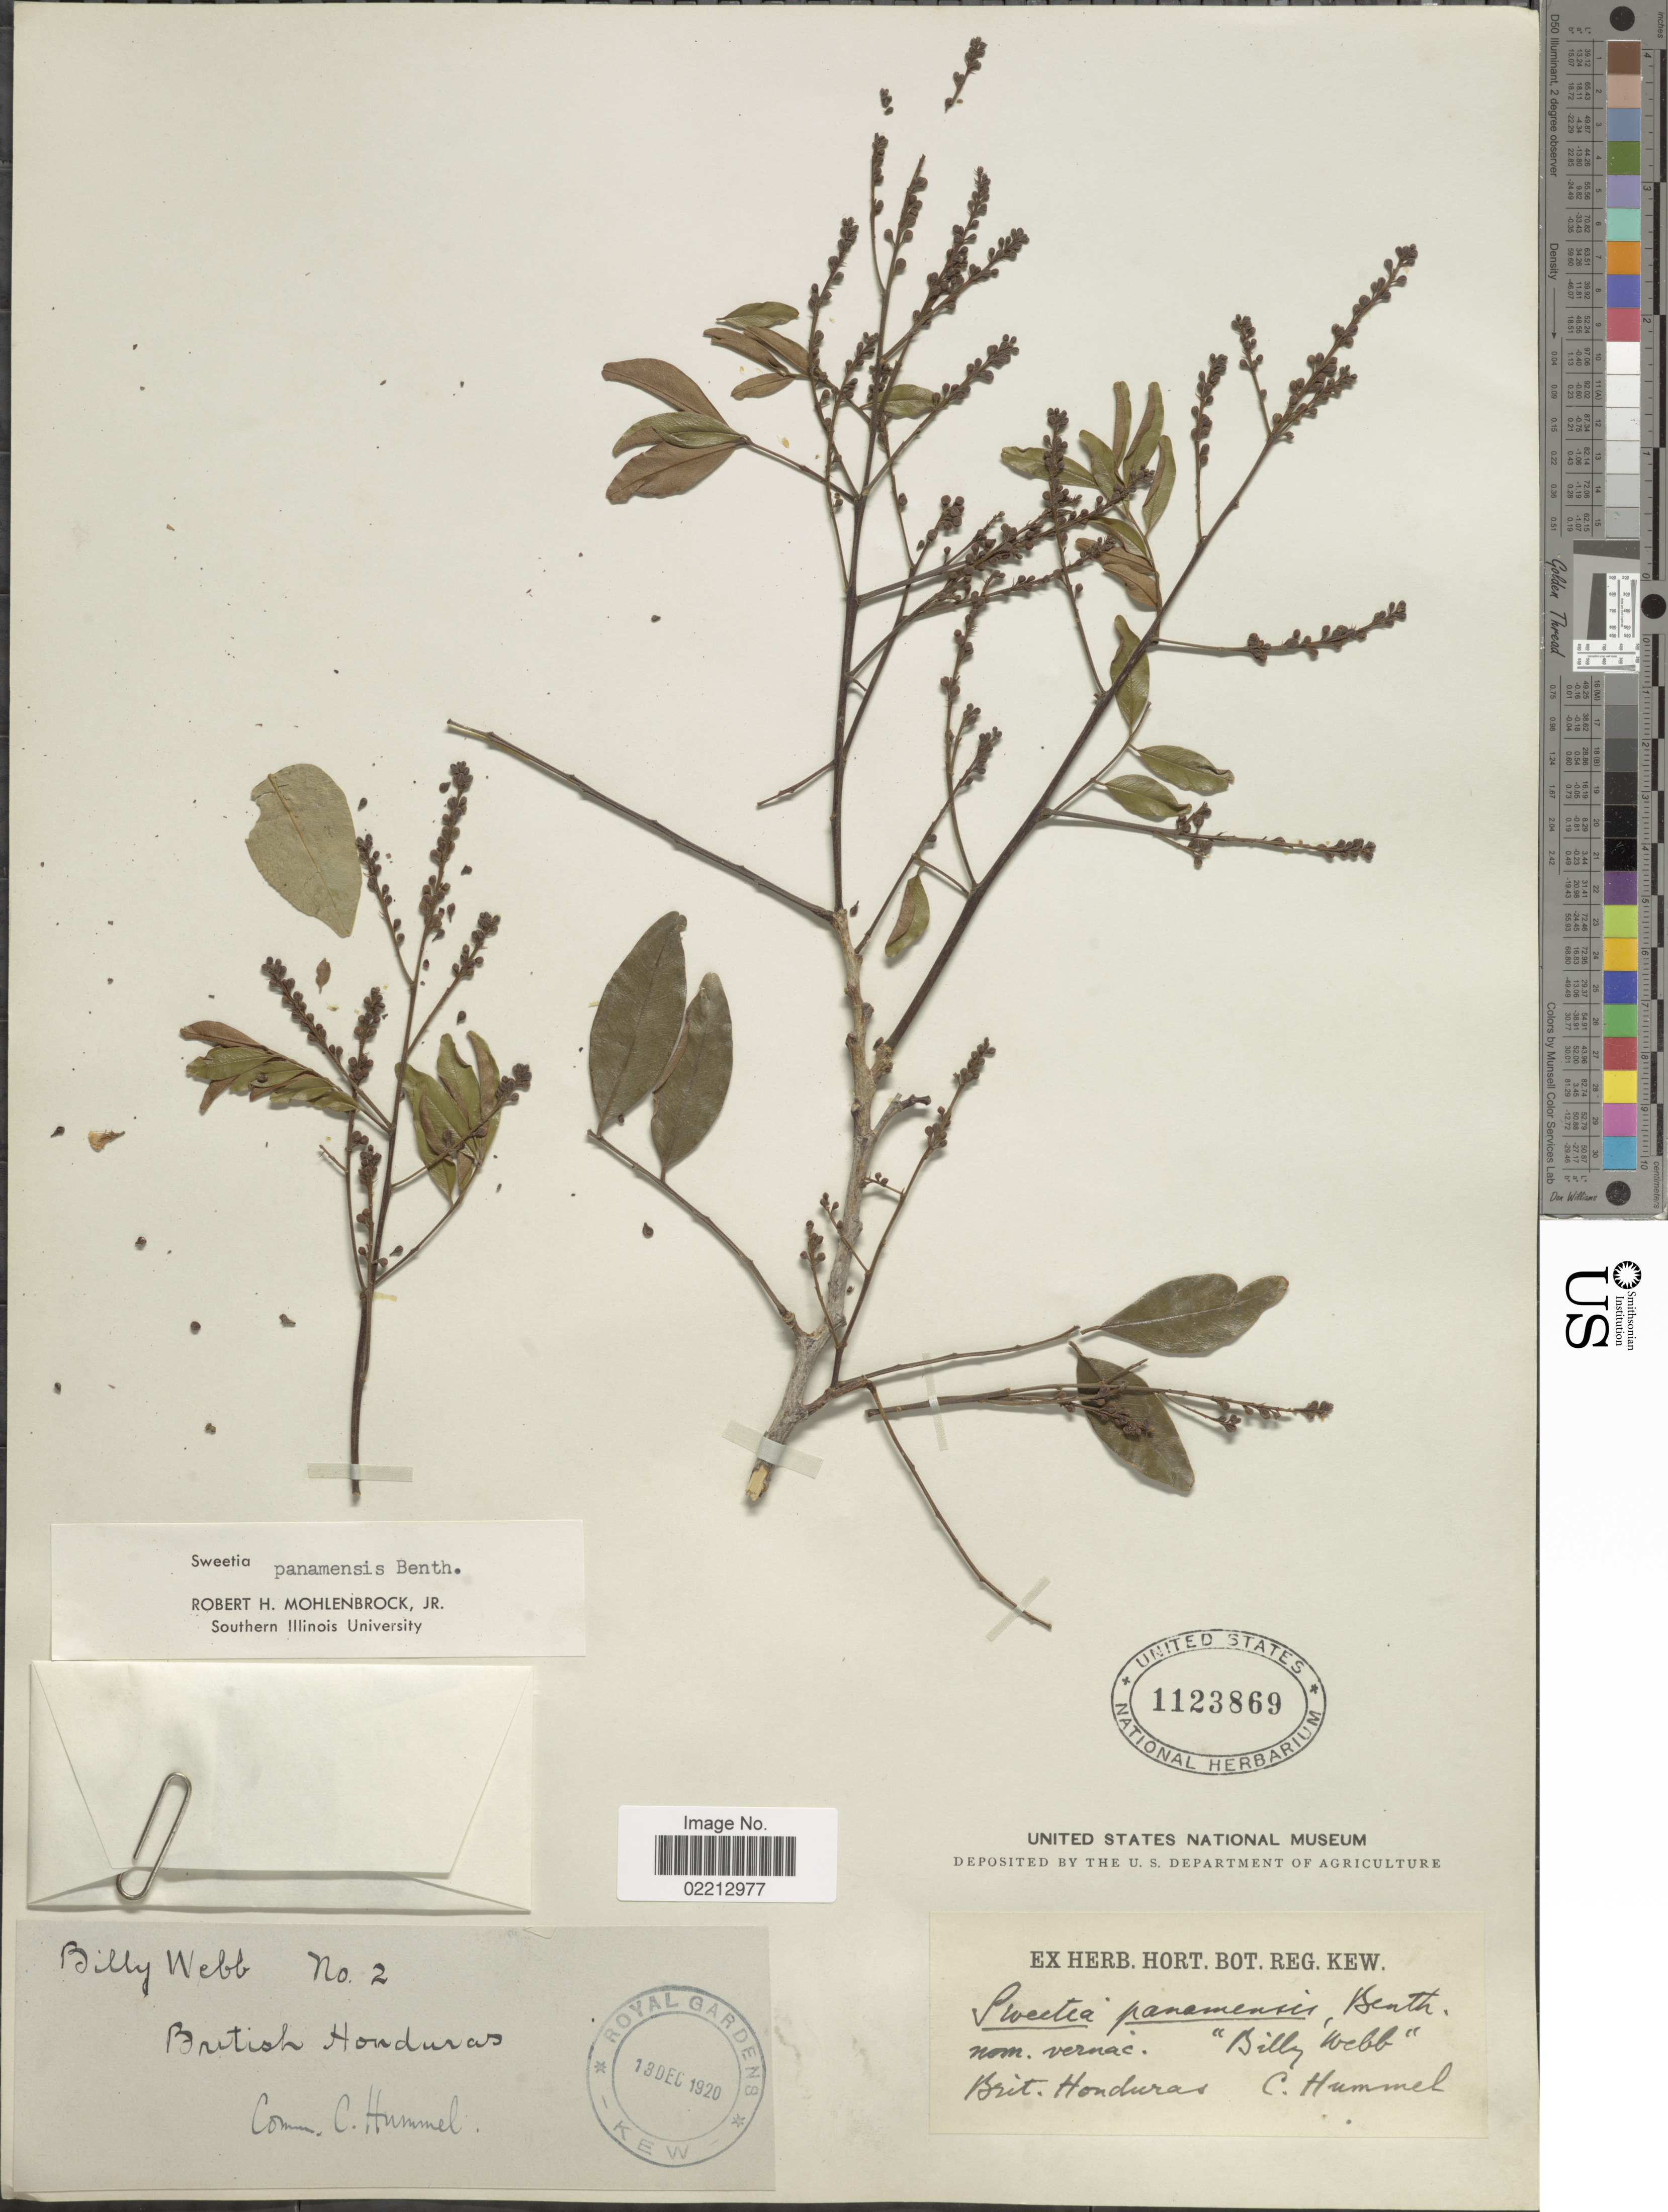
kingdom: Plantae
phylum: Tracheophyta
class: Magnoliopsida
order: Fabales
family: Fabaceae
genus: Acosmium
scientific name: Acosmium panamense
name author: (Benth.) Yakovlev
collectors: C. Hummel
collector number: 2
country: Belize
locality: British Honduras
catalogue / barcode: US 1123869